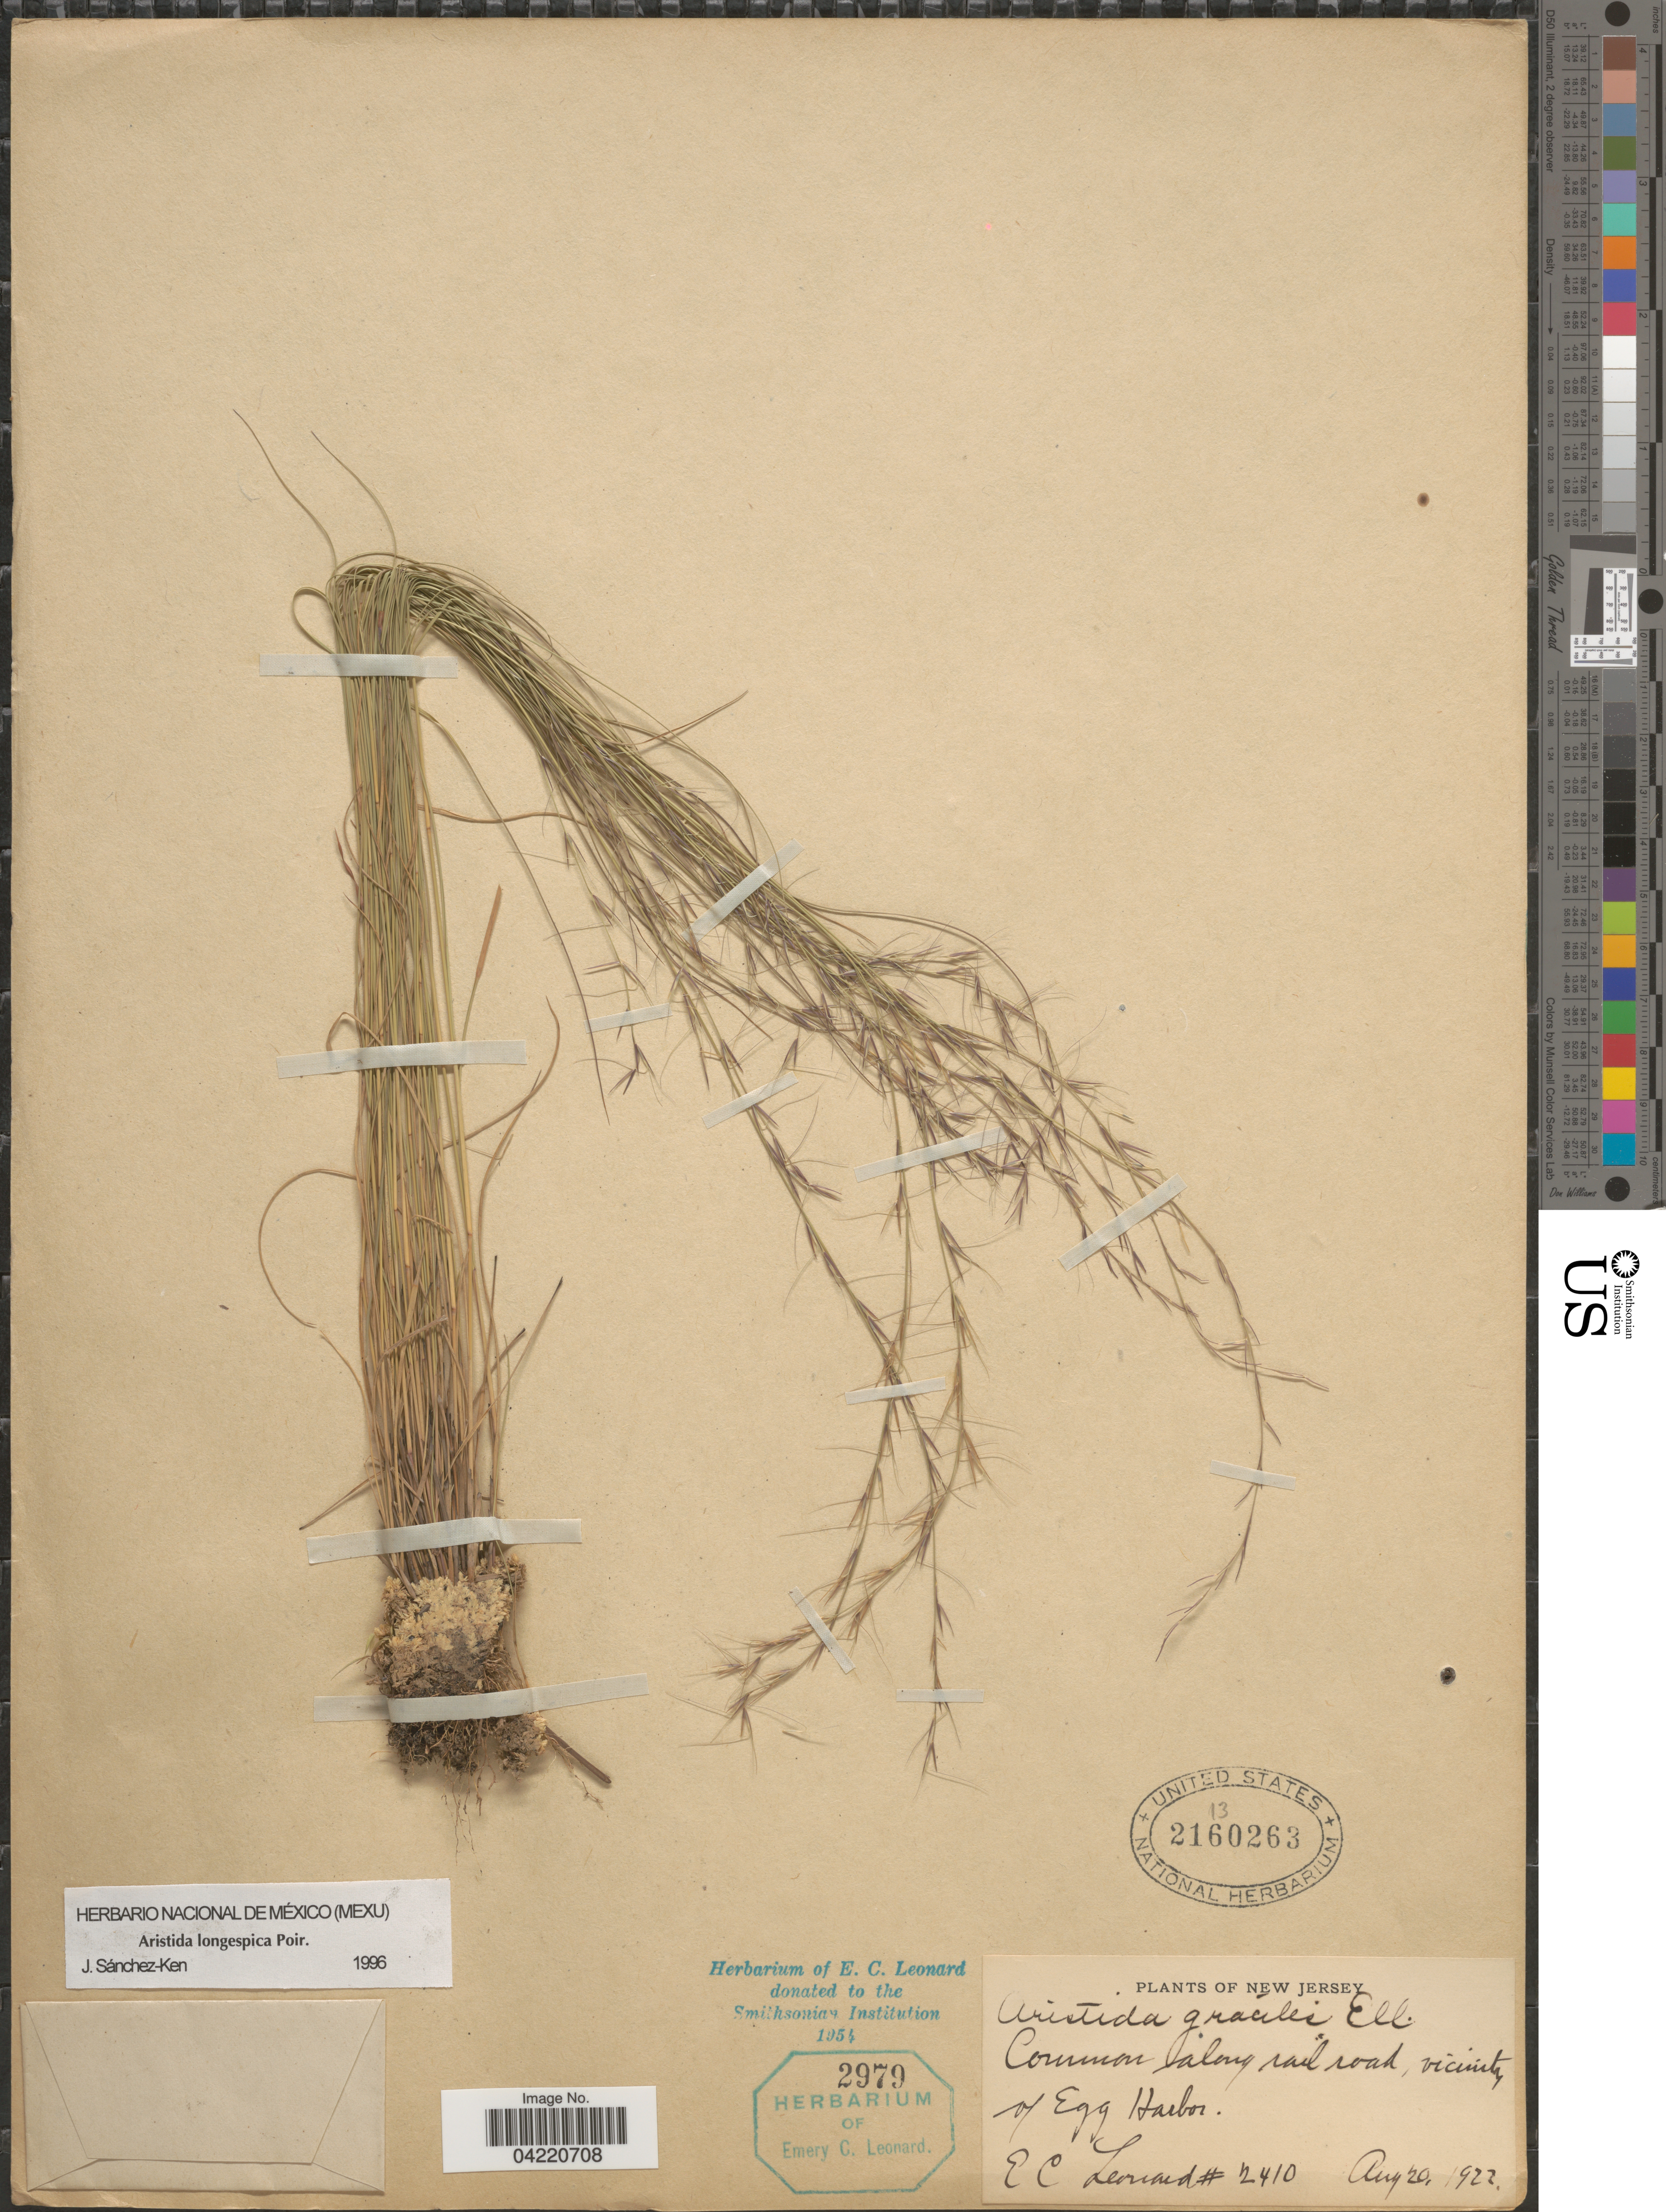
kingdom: Plantae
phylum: Tracheophyta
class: Liliopsida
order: Poales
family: Poaceae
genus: Aristida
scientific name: Aristida longespica var. longespica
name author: Poir.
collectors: E. C. Leonard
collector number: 2410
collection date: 1922-08-20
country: United States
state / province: New Jersey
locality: Common along rail road, vicinity of Egg Harbor.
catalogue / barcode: US 2160263